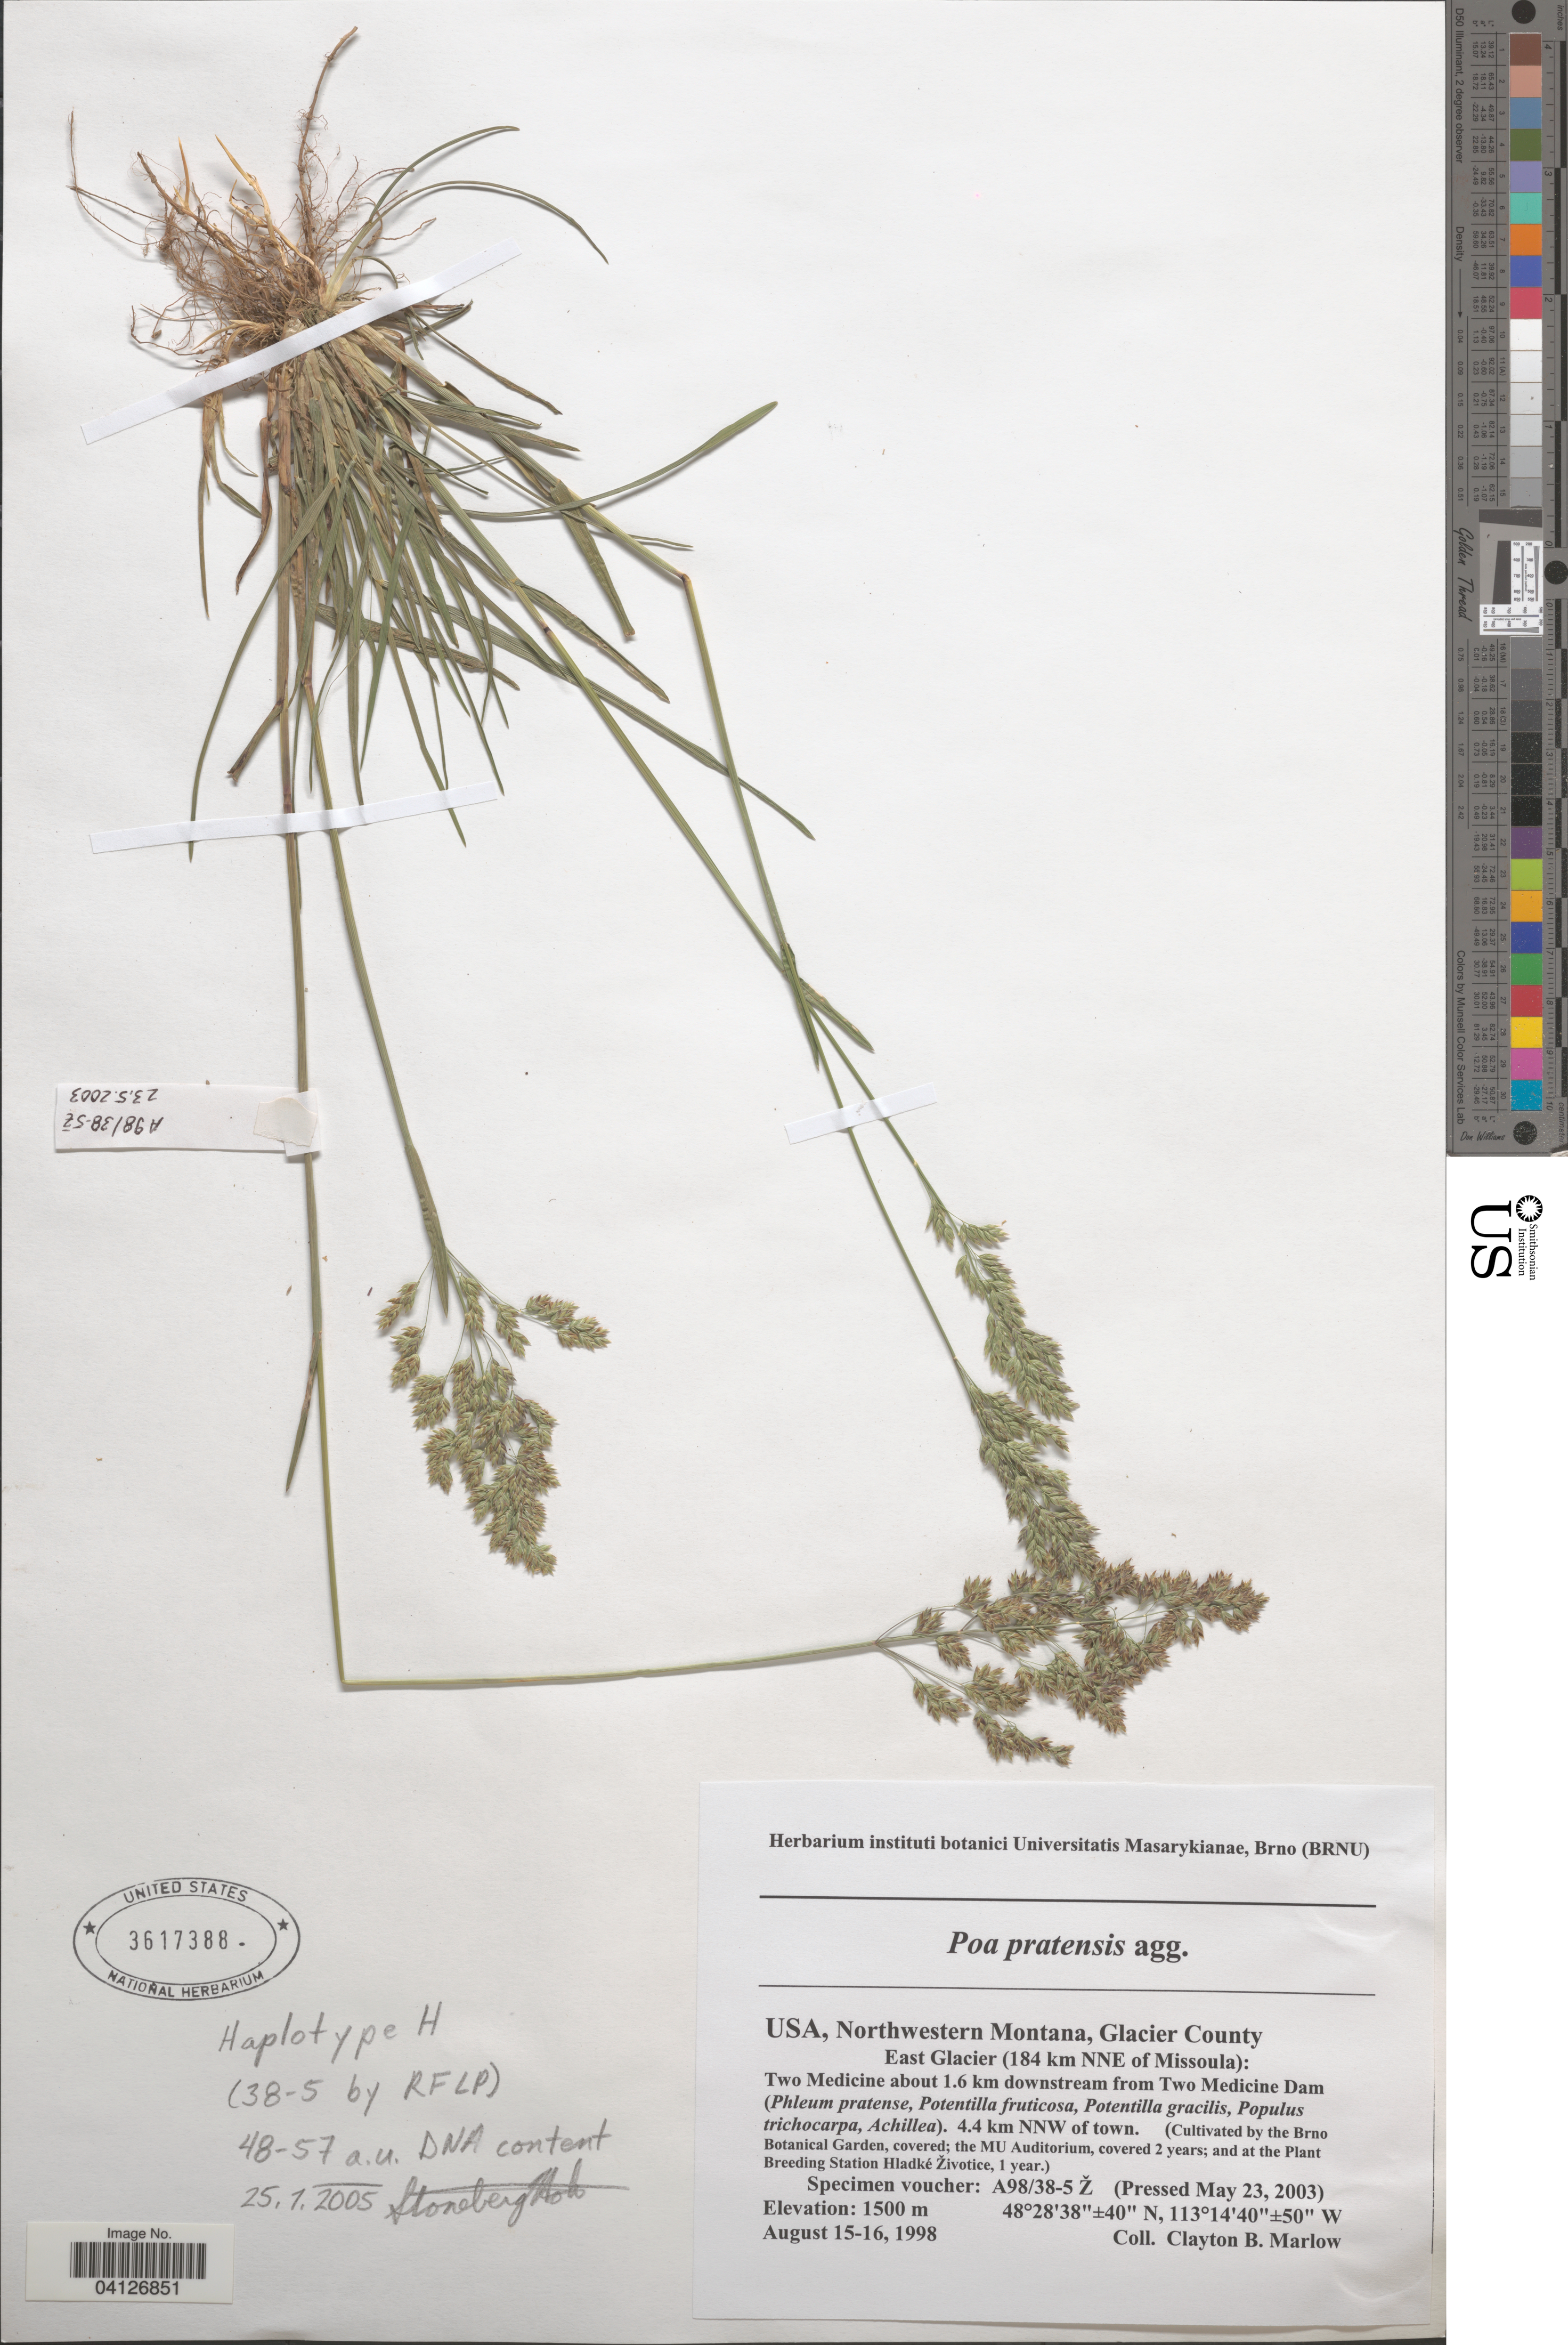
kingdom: Plantae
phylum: Tracheophyta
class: Liliopsida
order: Poales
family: Poaceae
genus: Poa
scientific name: Poa pratensis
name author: L.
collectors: Ex herb. instituti botanici Universitatis Masarykianae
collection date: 2003-05-23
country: Czechia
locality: By the Brno Botanical Garden, covered; the MU Auditorium, covered 2 years; and at the Plant Breeding Station Hladké Životice, 1 year.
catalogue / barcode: US 3617388